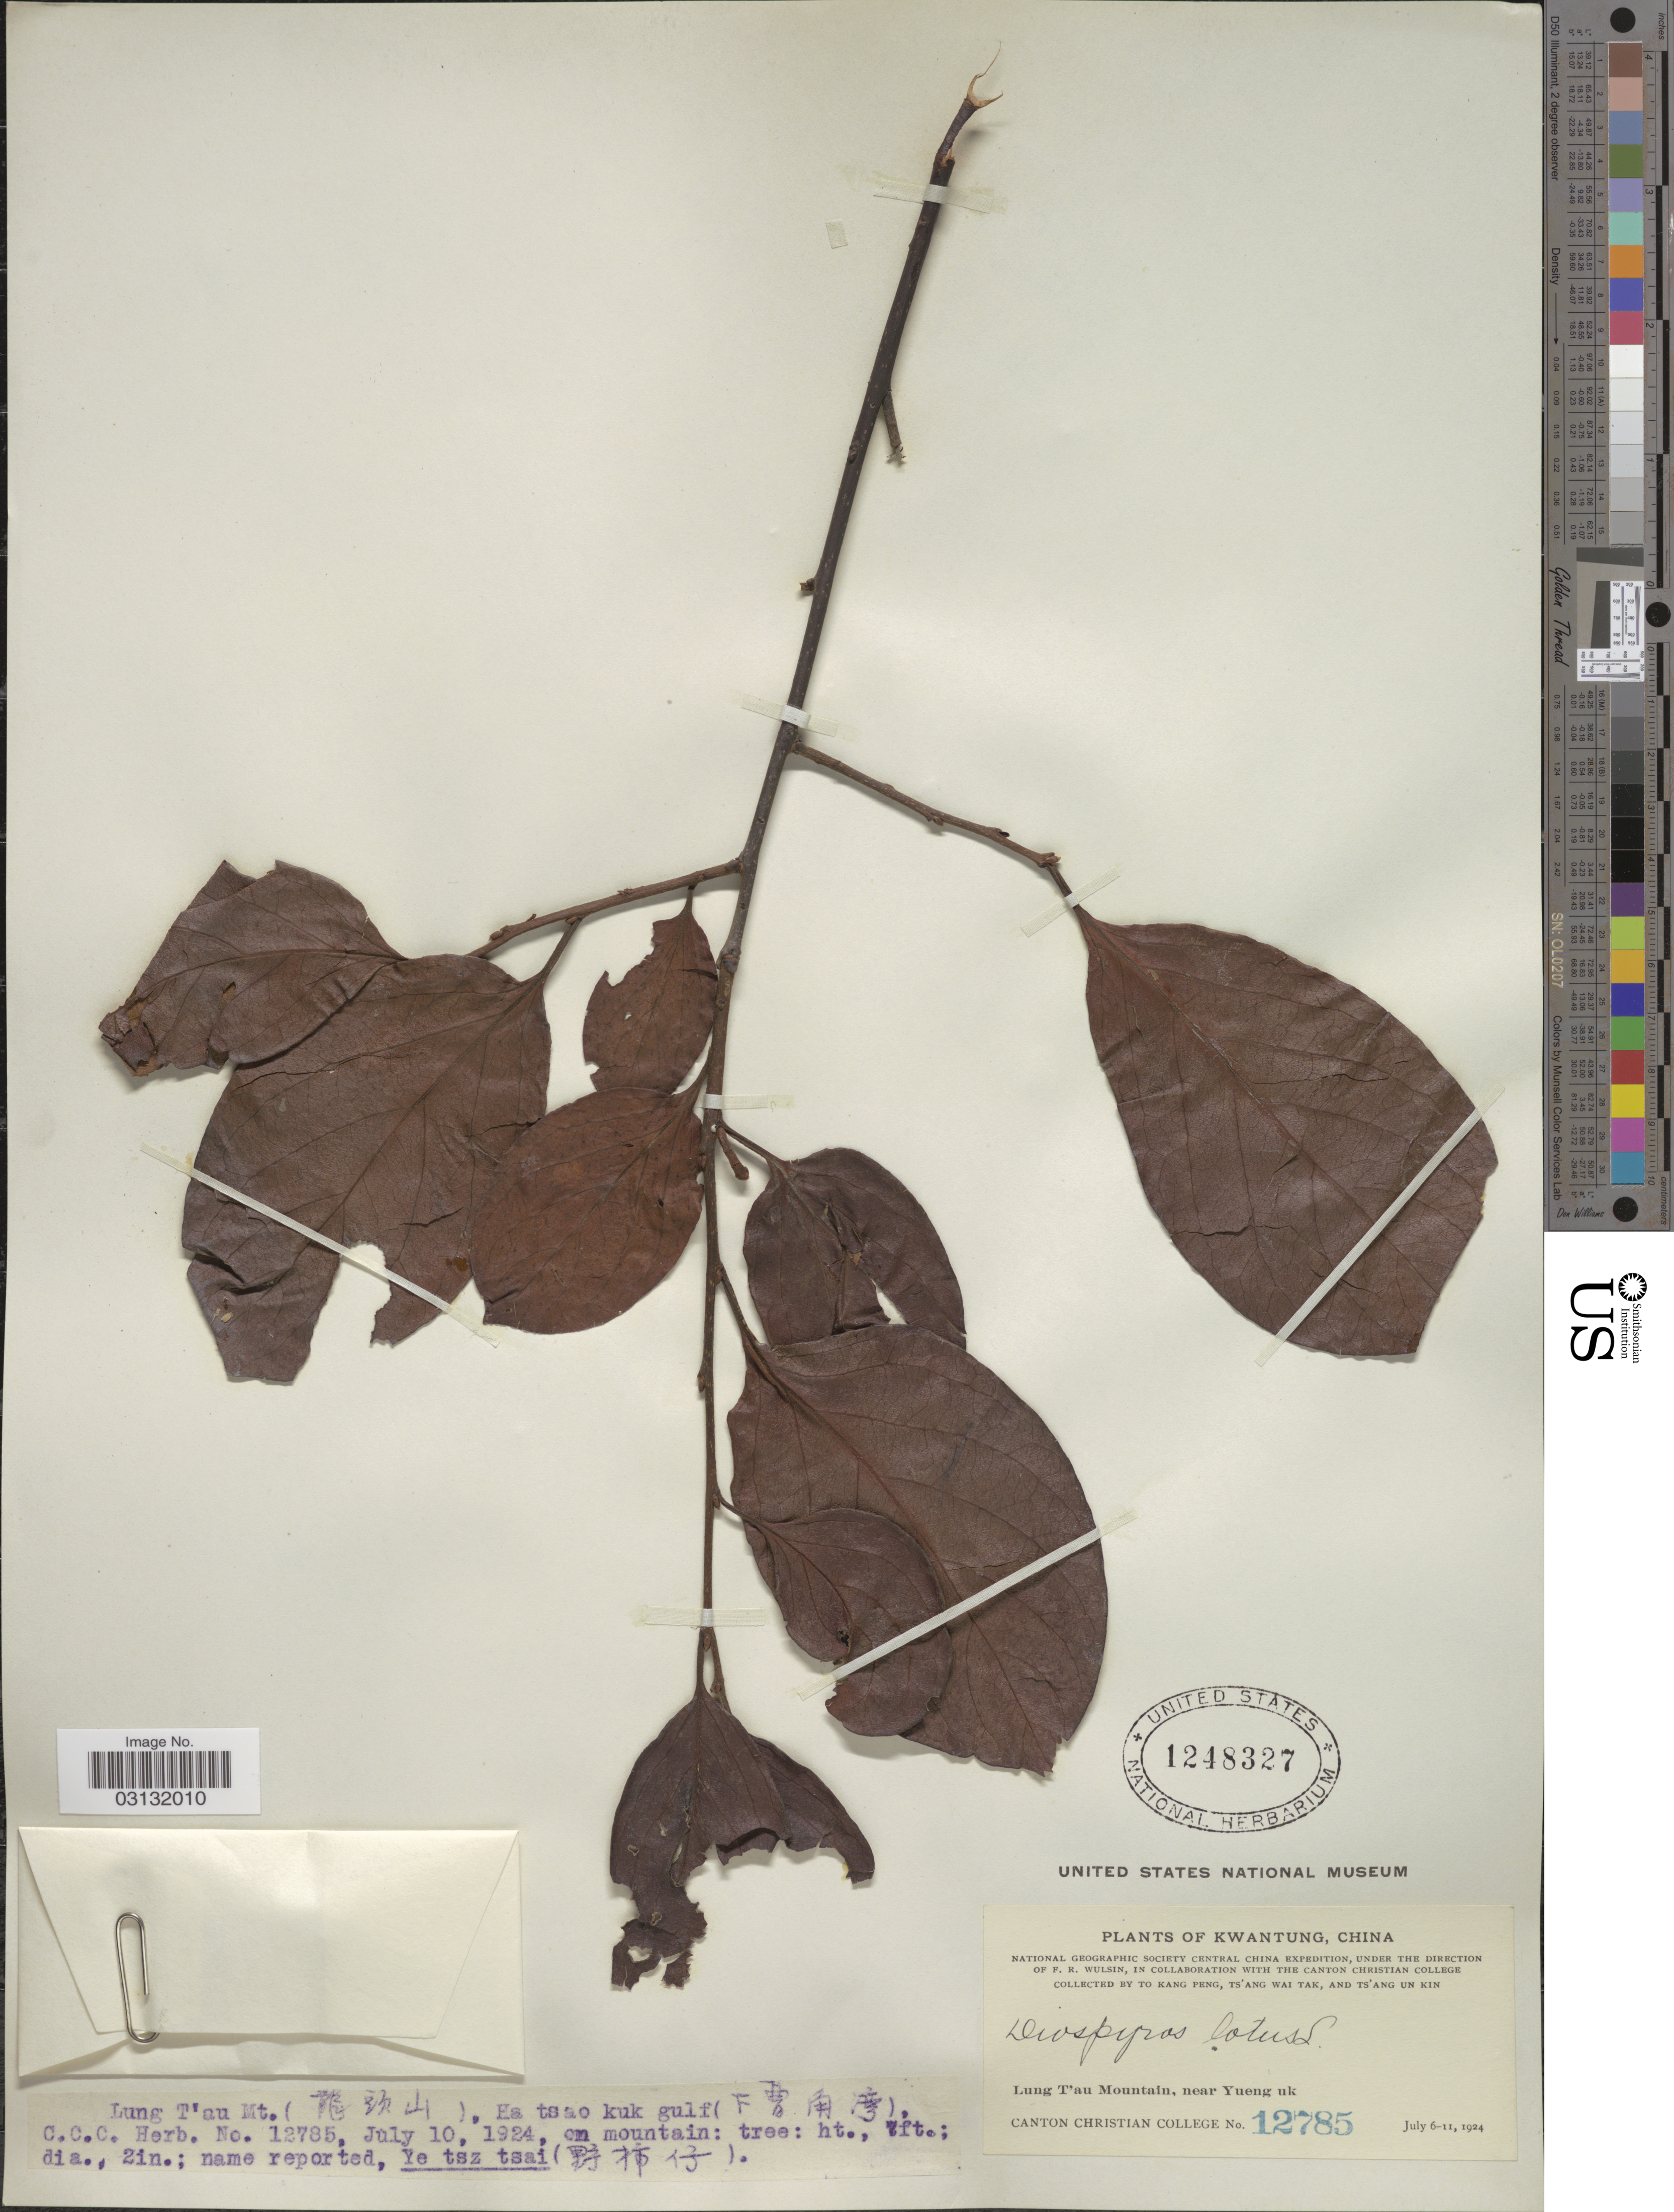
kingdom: Plantae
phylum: Tracheophyta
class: Magnoliopsida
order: Ericales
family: Ebenaceae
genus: Diospyros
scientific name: Diospyros lotus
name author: L.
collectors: To Kang P'eng, W. T. Tsang & Ts' Ang Un Kin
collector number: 12785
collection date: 1924-07-10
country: China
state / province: Guangdong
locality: Kwangtung, China, Lung T'au Mountain, near Yueng uk, Ea tsao kuk gulf X.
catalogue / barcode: US 1248327